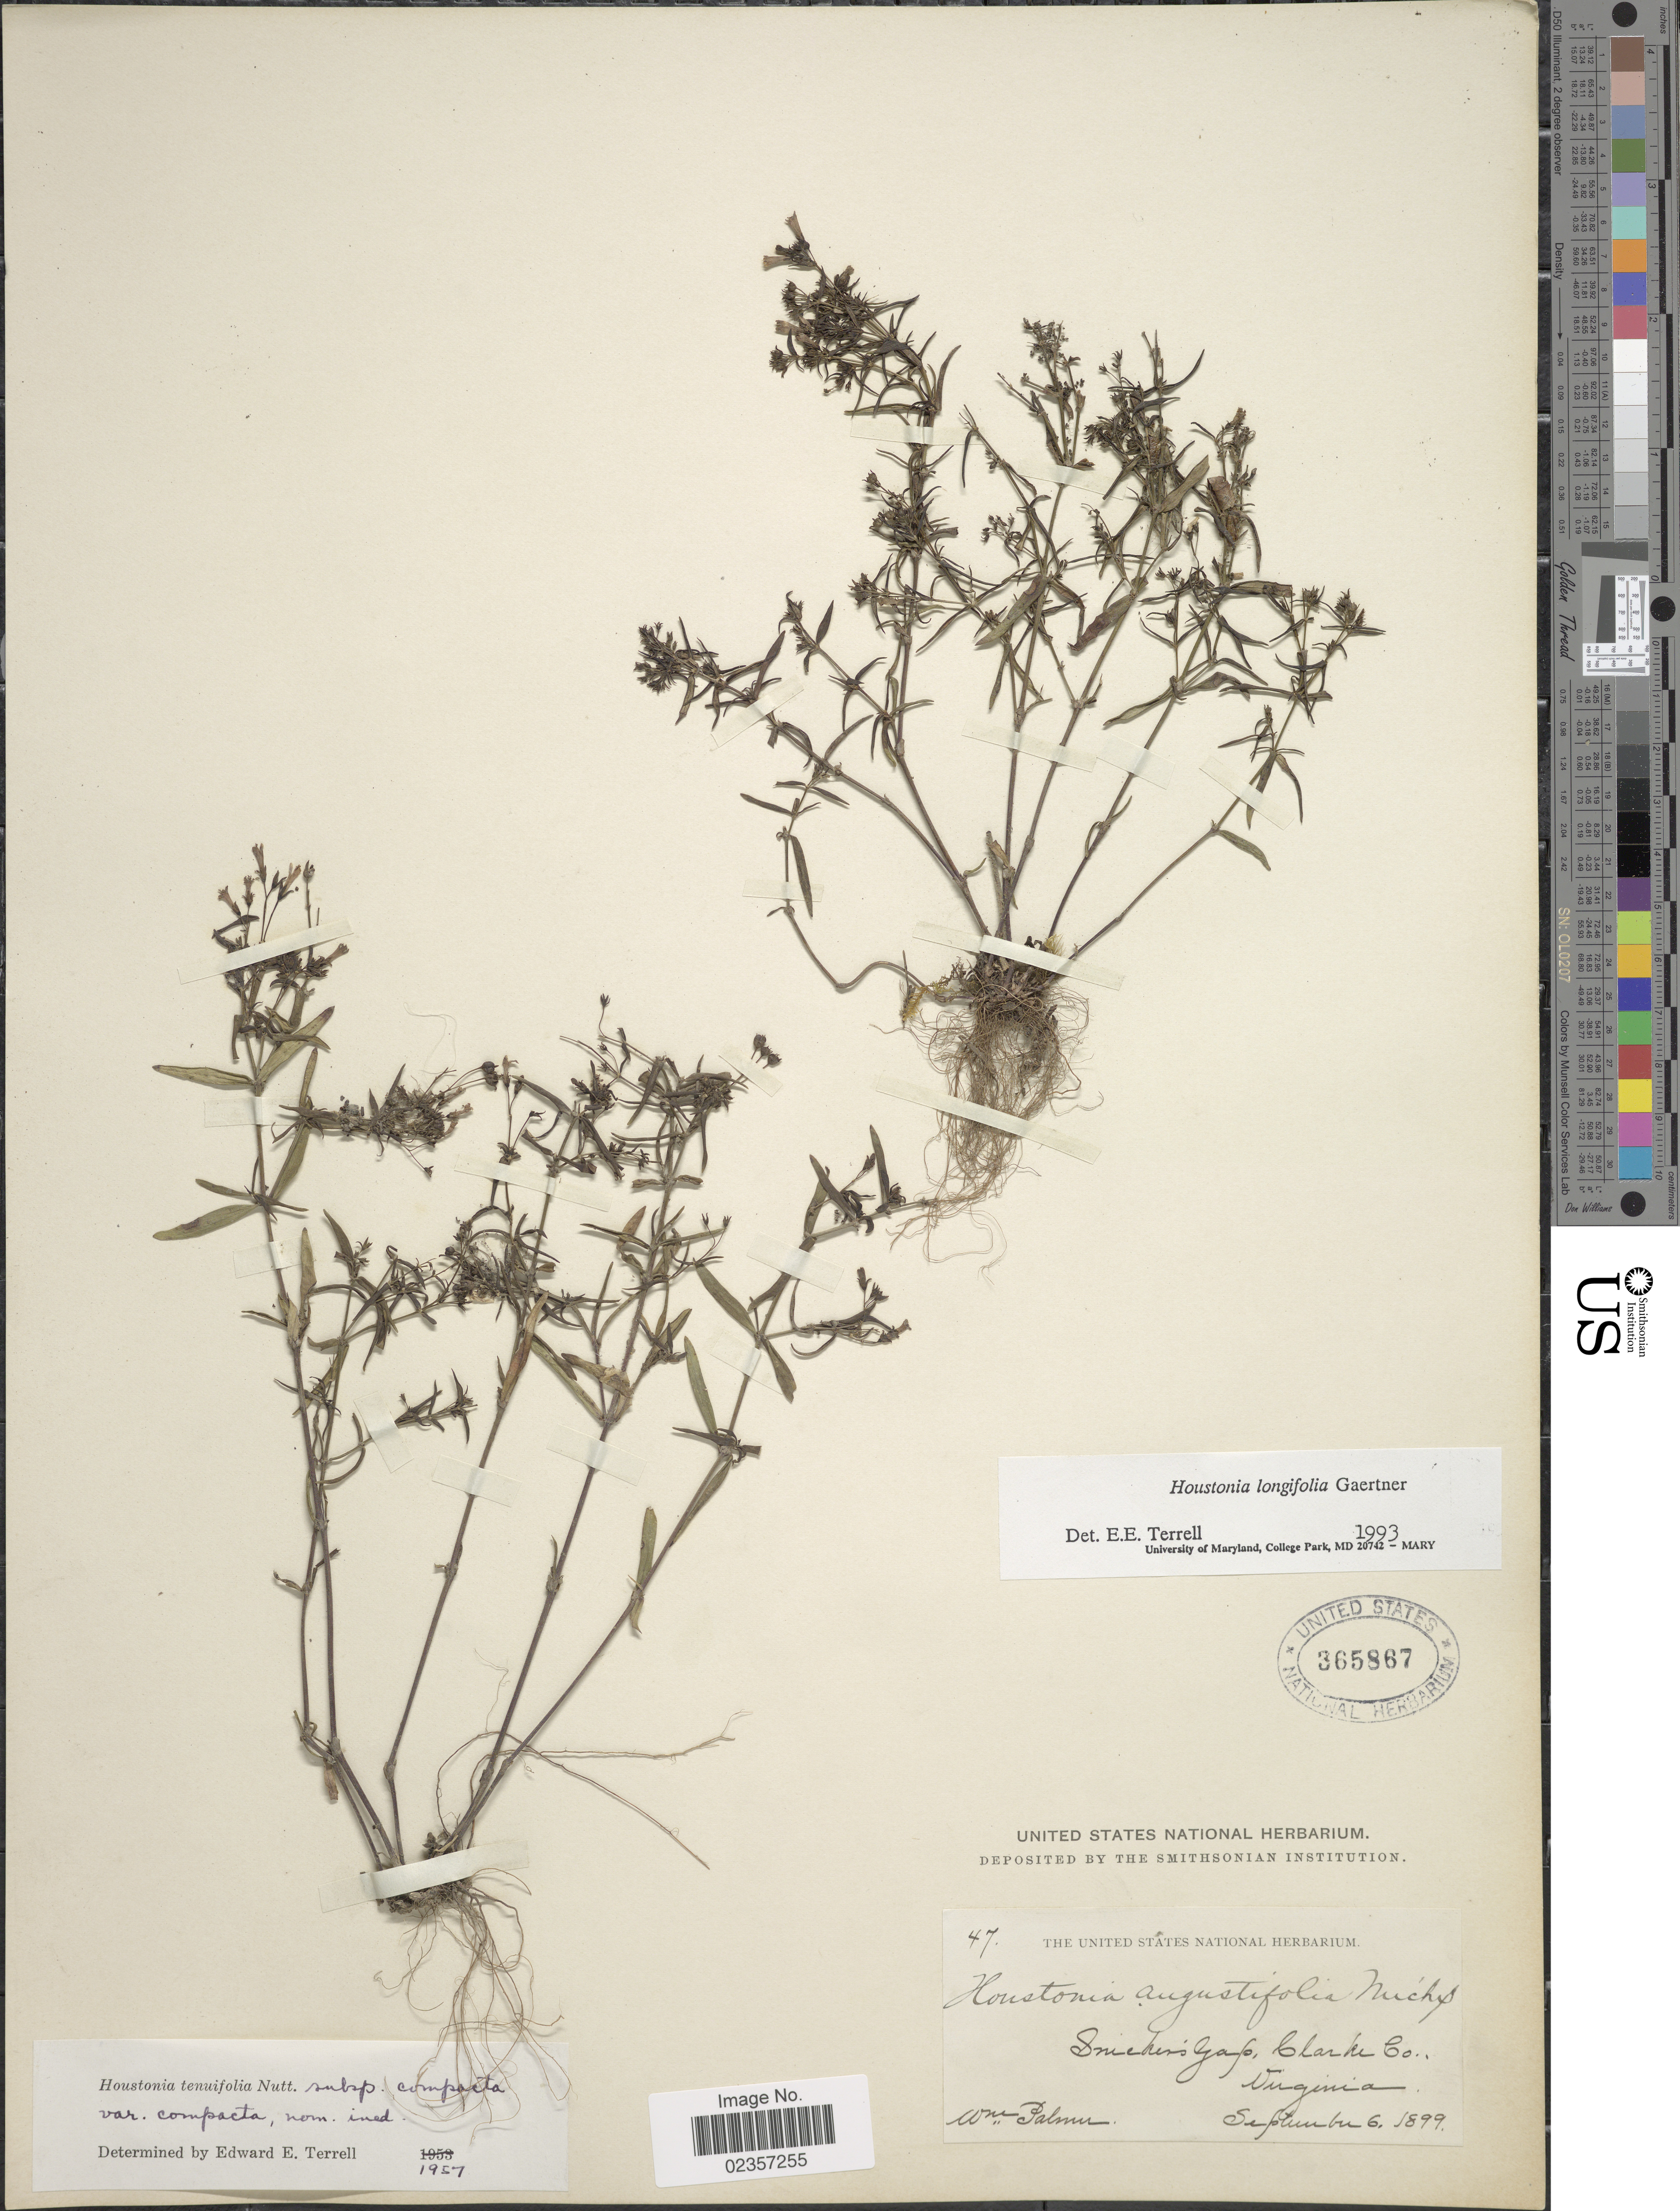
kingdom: Plantae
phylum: Tracheophyta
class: Magnoliopsida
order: Gentianales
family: Rubiaceae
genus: Houstonia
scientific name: Houstonia longifolia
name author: Gaertn.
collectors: W. Palmer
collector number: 47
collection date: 1899-09-06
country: United States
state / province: Virginia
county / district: Clarke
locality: Snicker's Gap, Clarke Co.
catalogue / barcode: US 365867